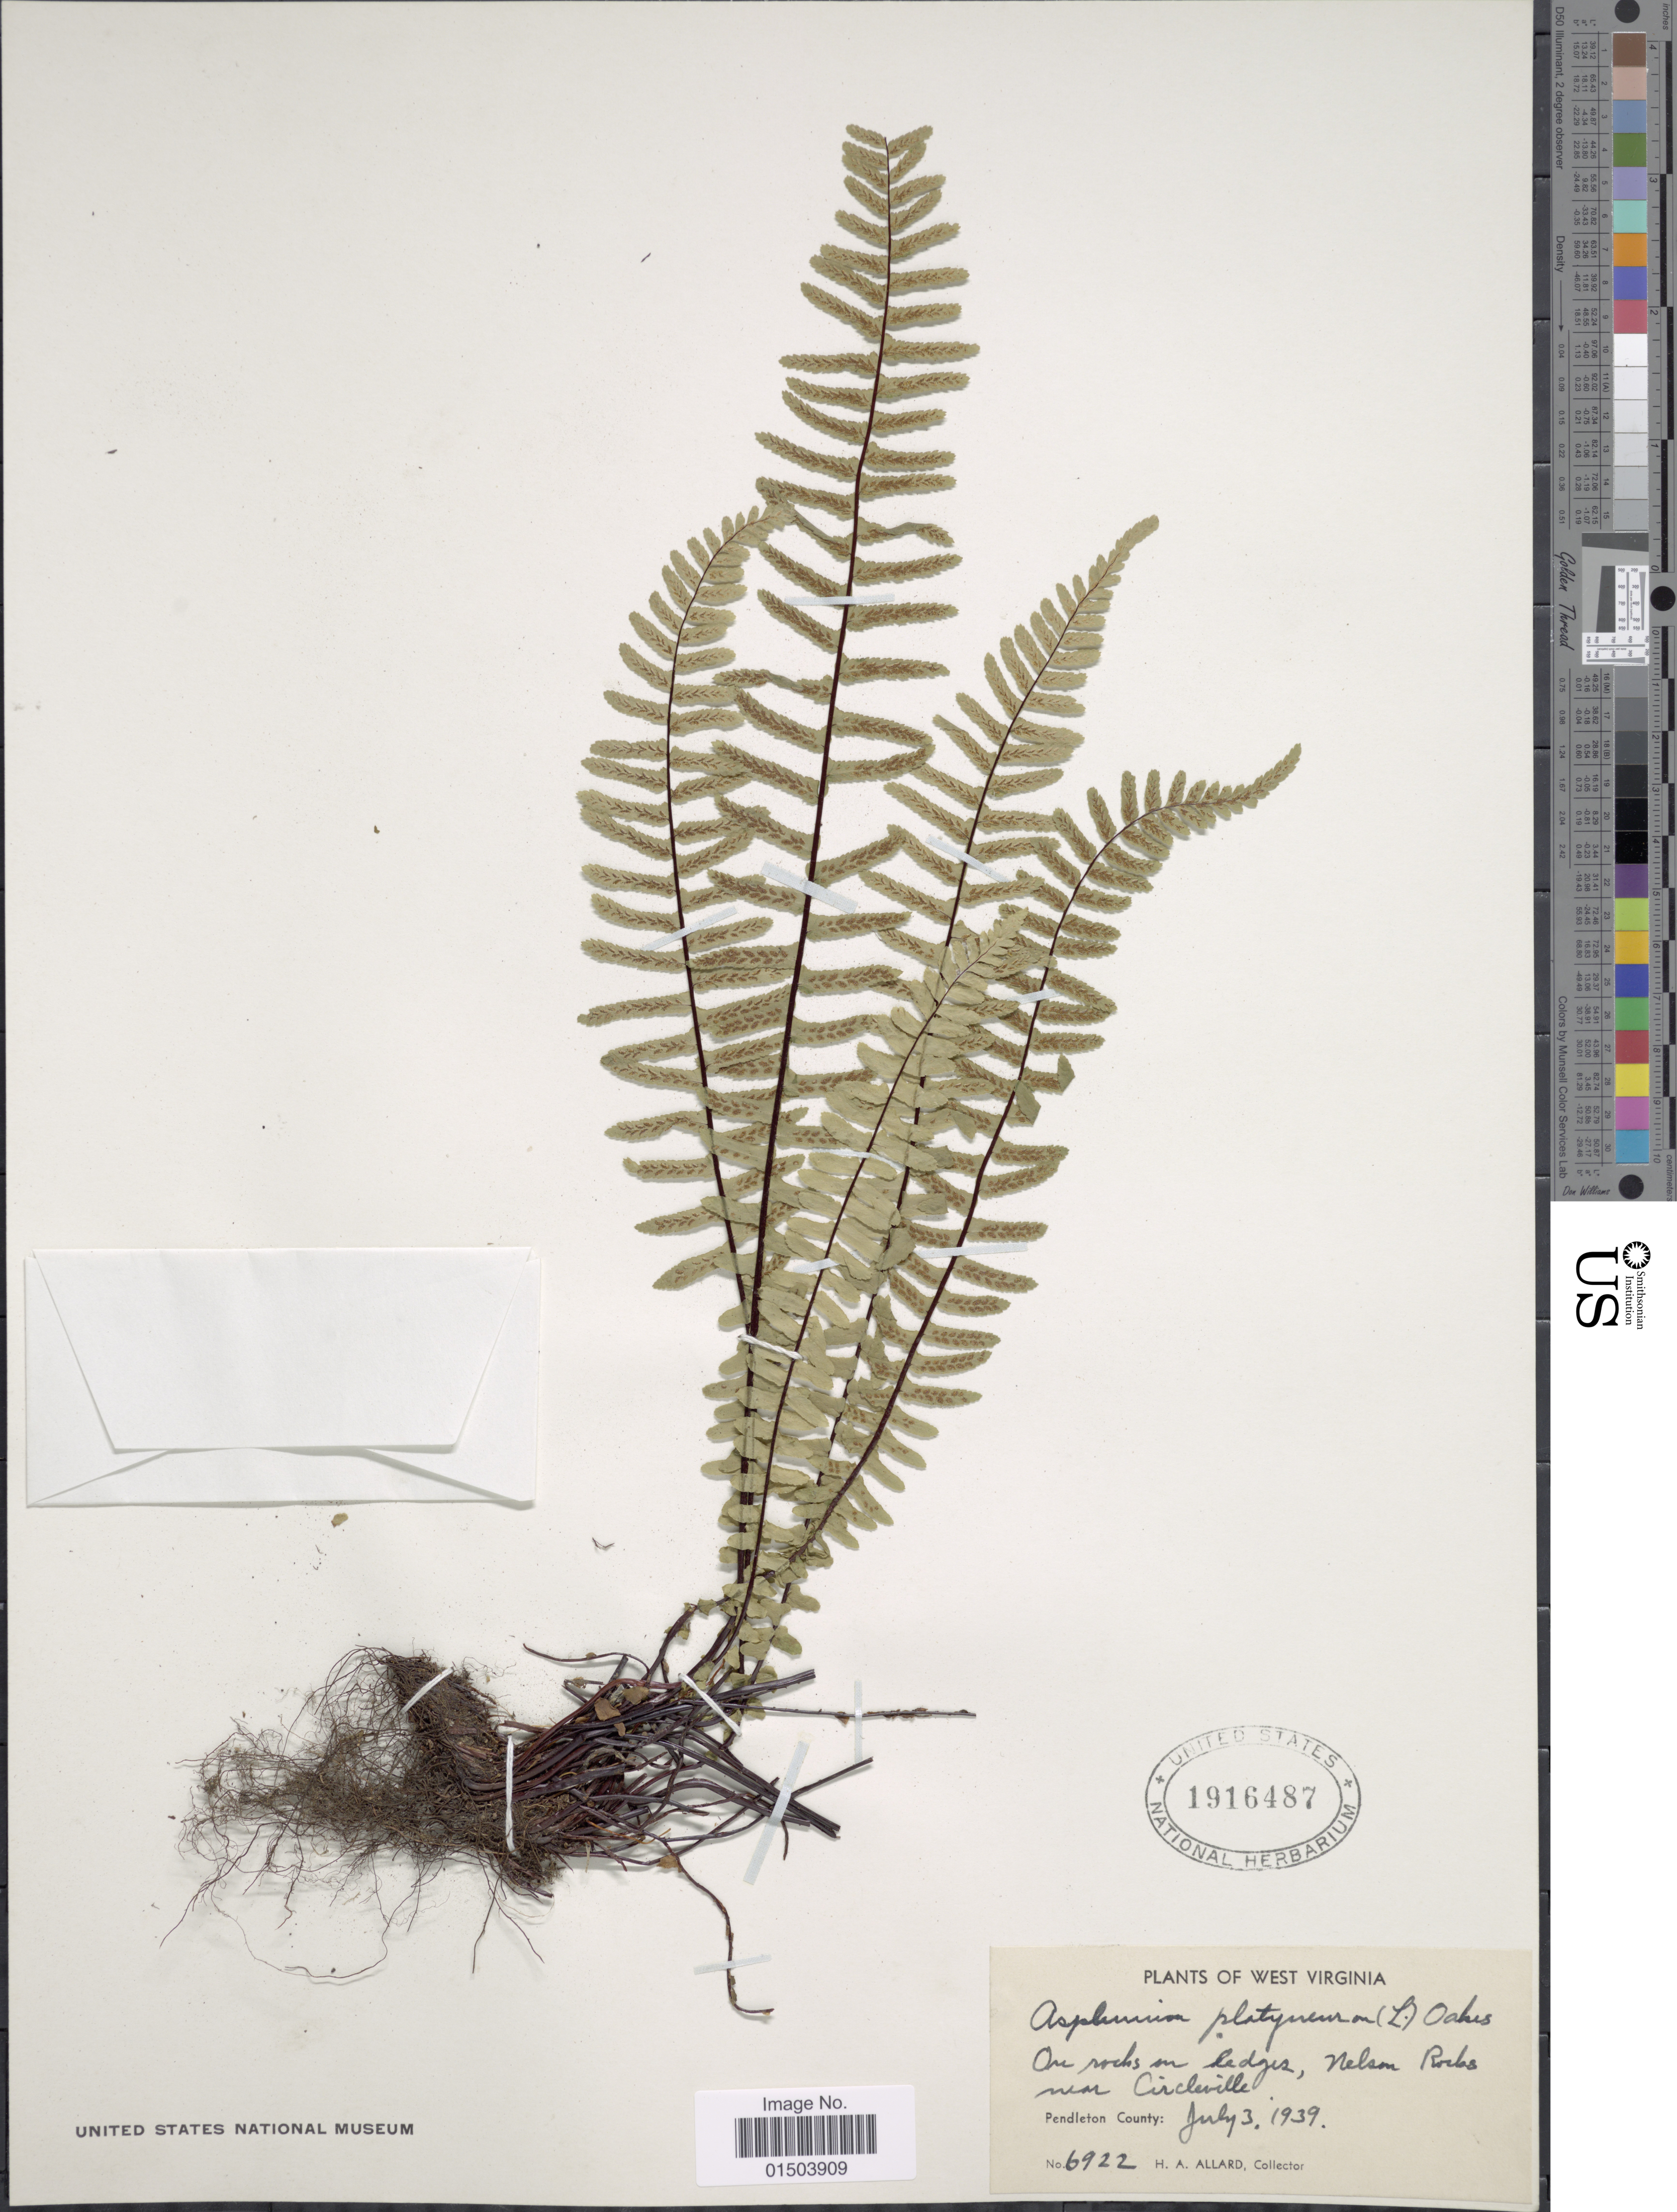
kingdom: Plantae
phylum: Tracheophyta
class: Polypodiopsida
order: Polypodiales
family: Aspleniaceae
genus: Asplenium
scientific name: Asplenium platyneuron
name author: (L.) Britton, Stearns & Poggenb.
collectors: H. A. Allard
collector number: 6922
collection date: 1939-07-03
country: United States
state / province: West Virginia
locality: On rocks on ledges, Nelson Rocks near Circleville.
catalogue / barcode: US 1916487